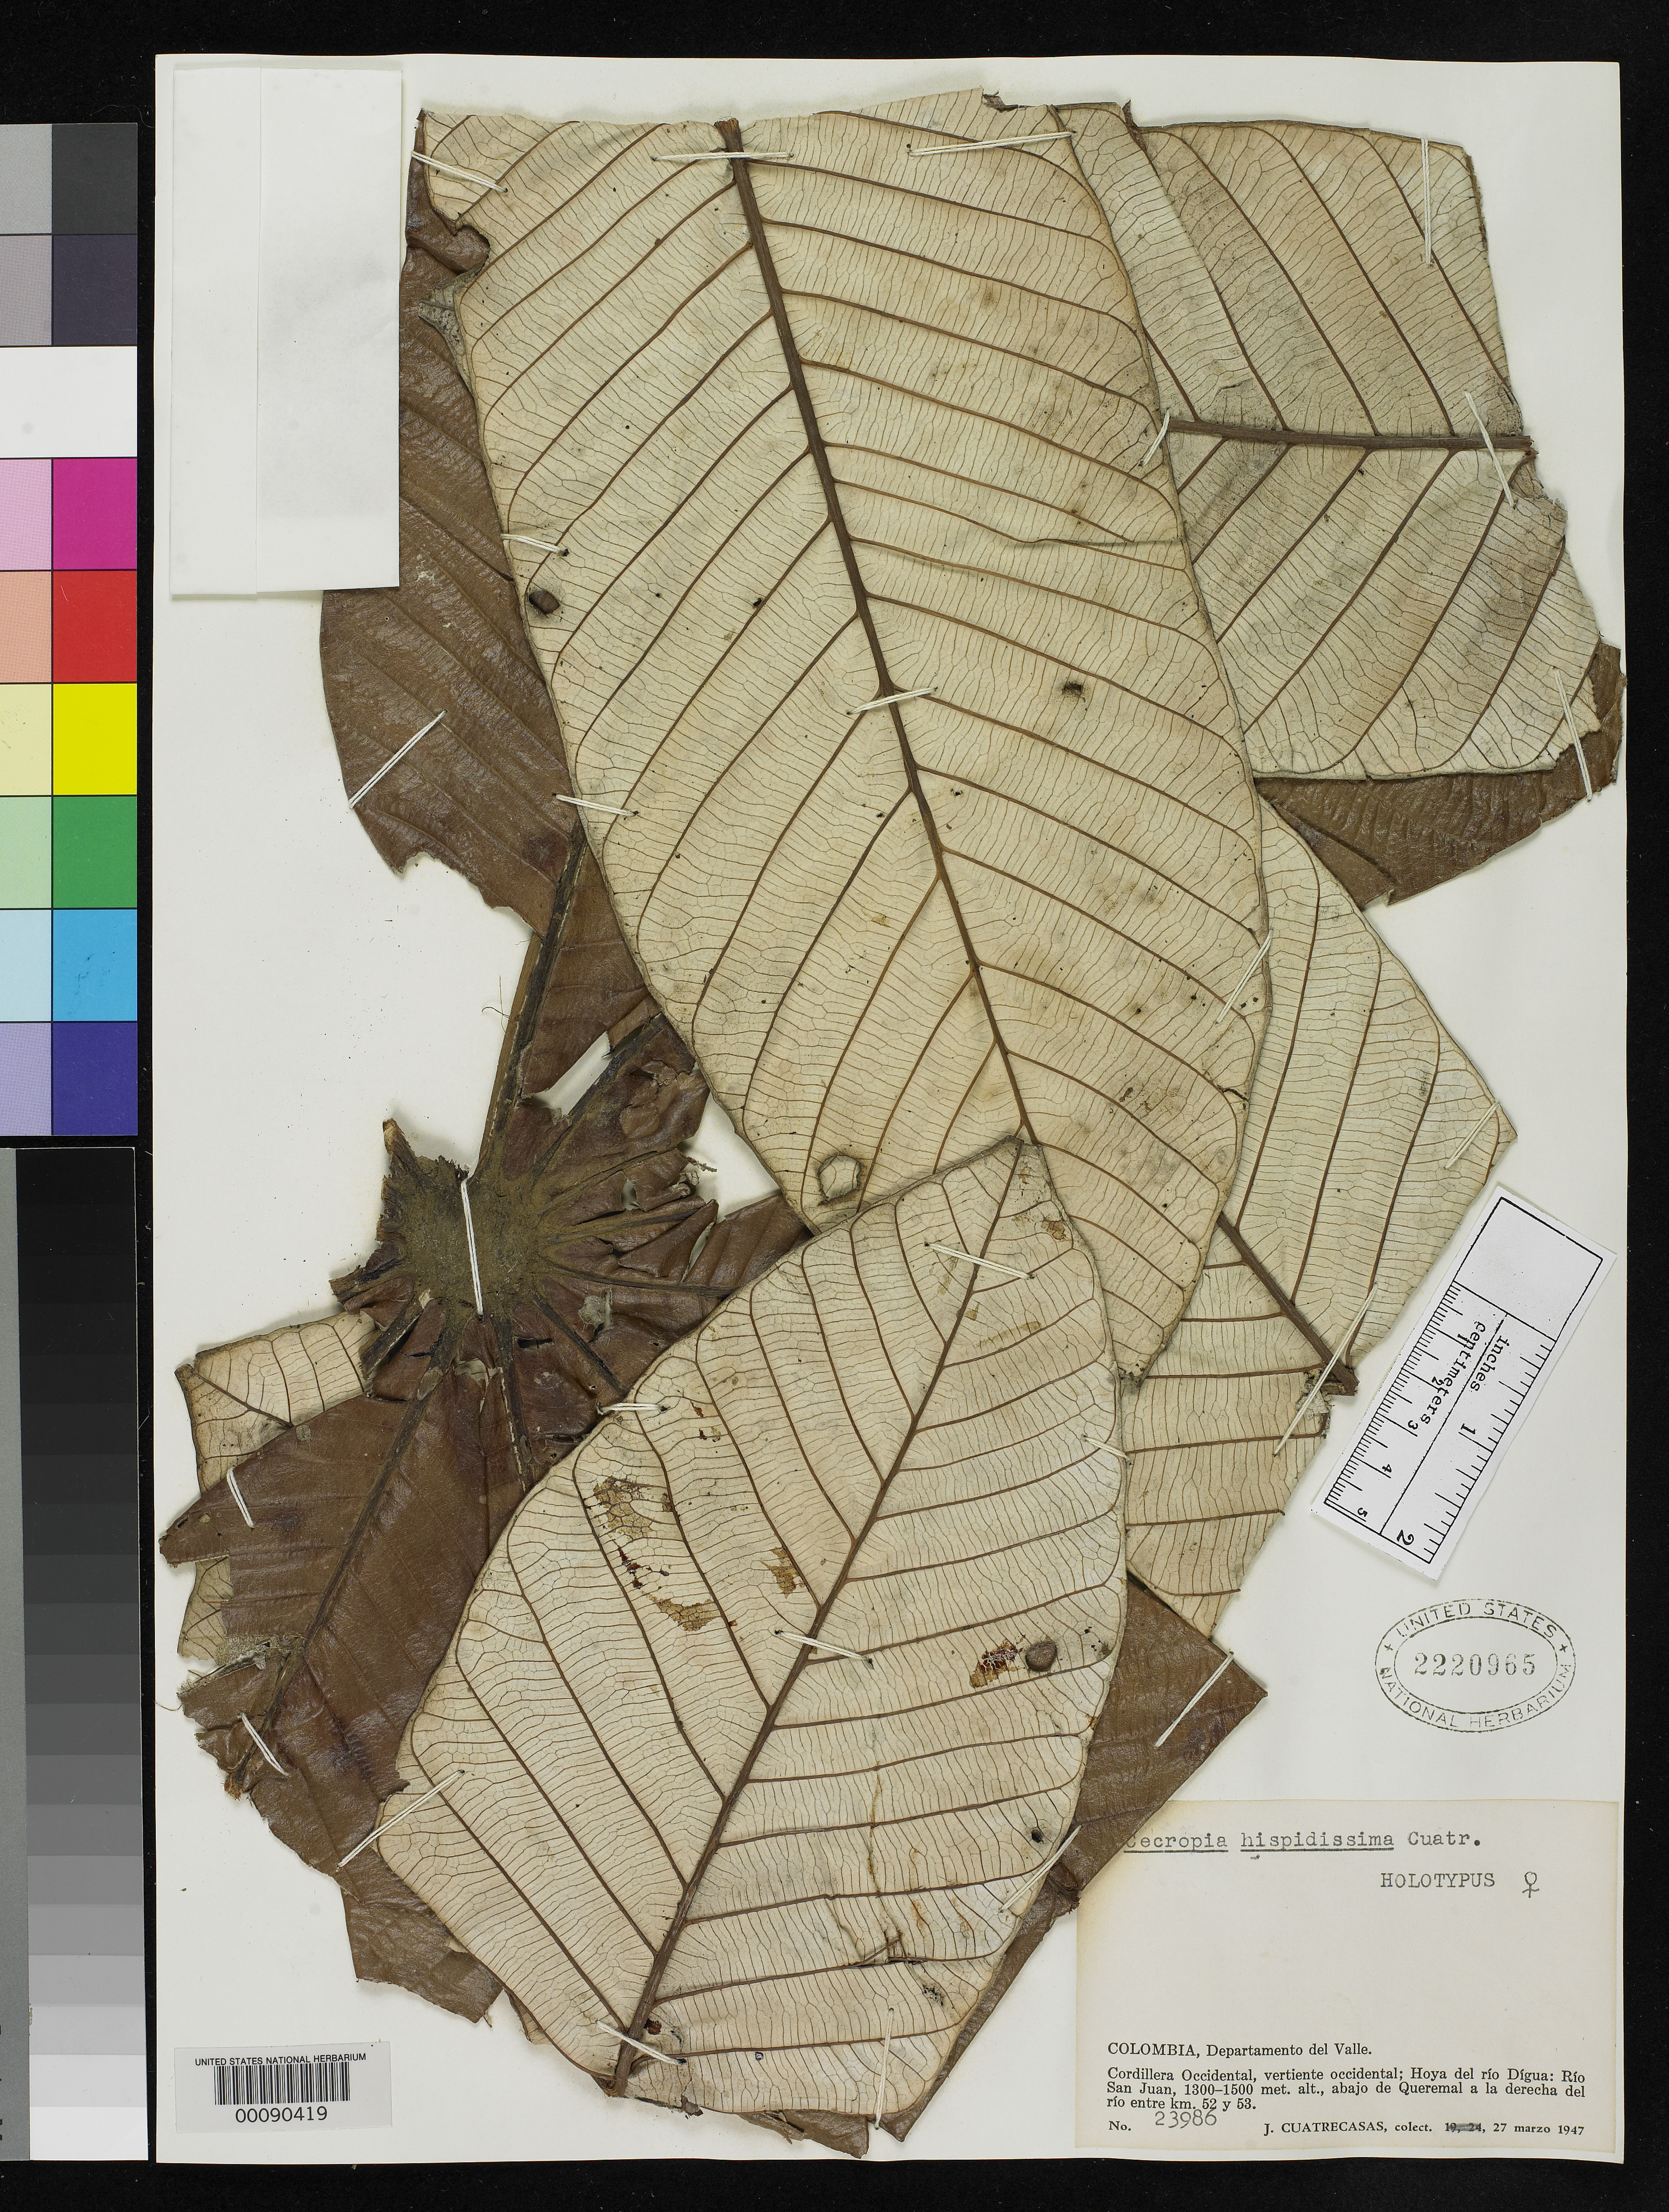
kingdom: Plantae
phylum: Tracheophyta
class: Magnoliopsida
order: Rosales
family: Urticaceae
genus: Cecropia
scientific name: Cecropia hispidissima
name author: Cuatrec.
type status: Holotype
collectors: J. Cuatrecasas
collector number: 23986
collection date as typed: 27 Mar 1947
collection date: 1947-03-27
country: Colombia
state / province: Valle del Cauca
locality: Hoya del Rio Digua, Rio San Juan, Queremal a la Derecha del Rio entre km 52 y 53.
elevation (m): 1300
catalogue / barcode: US 2220965